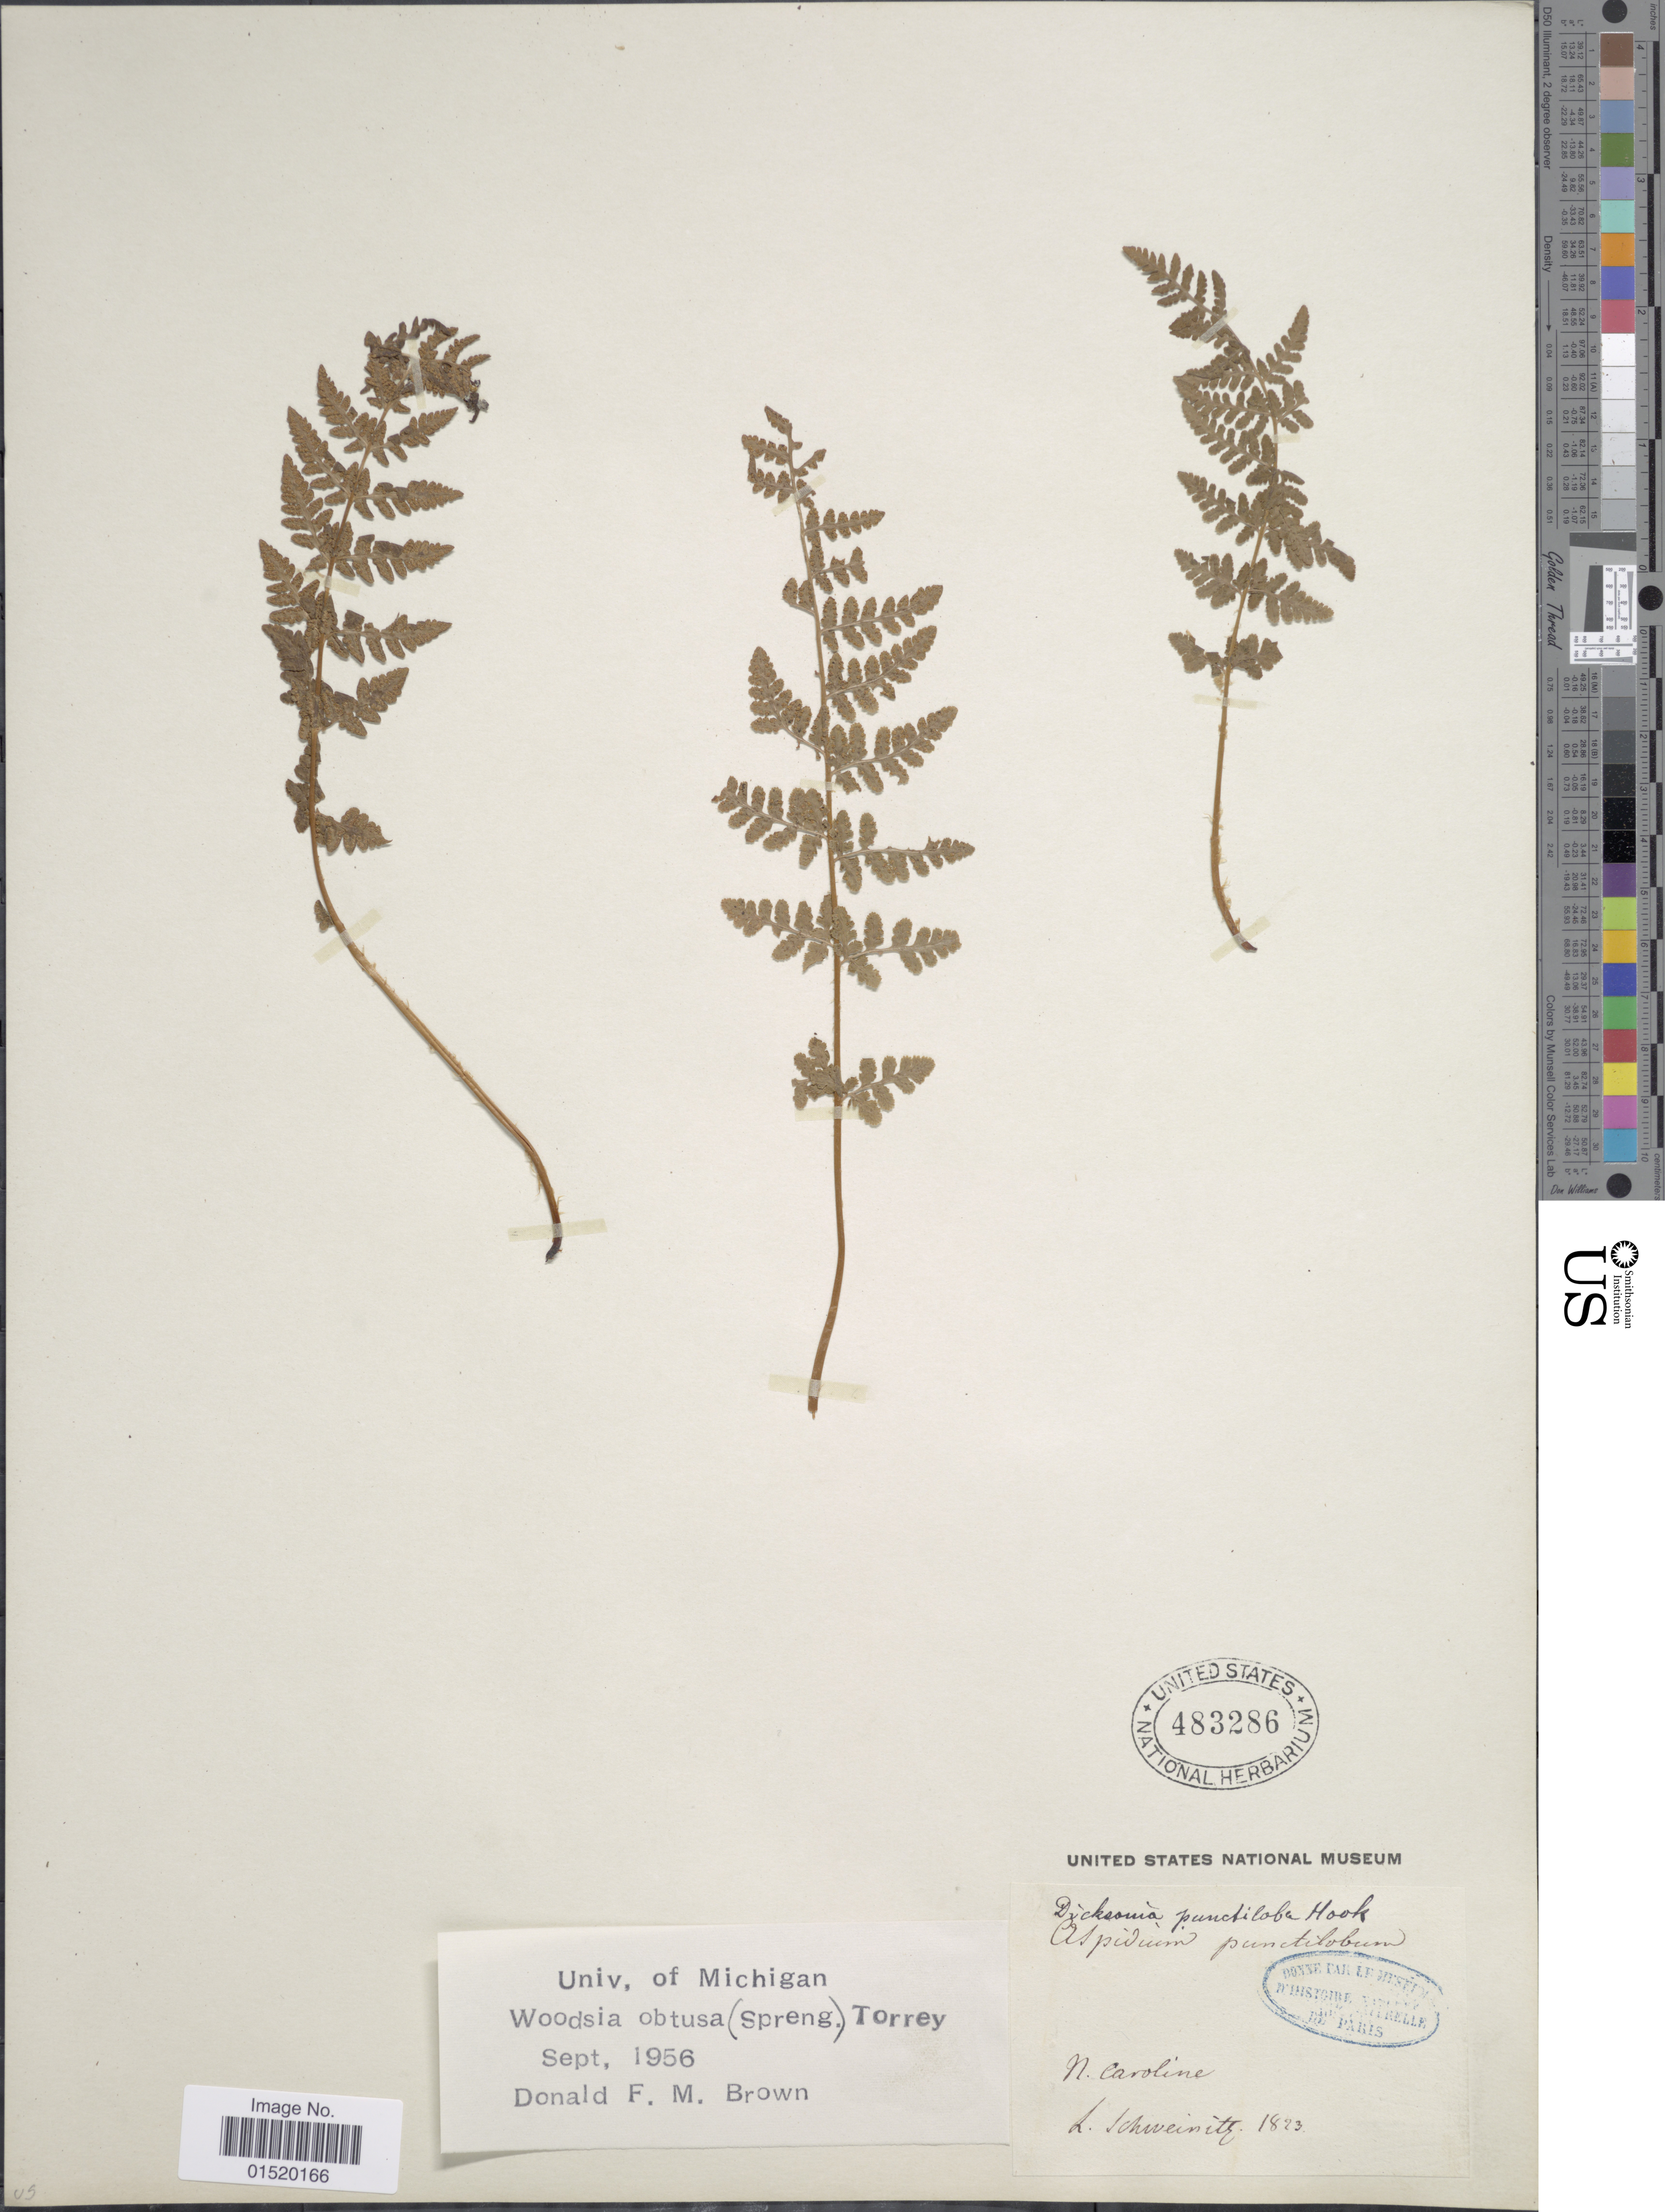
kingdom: Plantae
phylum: Tracheophyta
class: Polypodiopsida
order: Polypodiales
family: Woodsiaceae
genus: Woodsia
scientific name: Woodsia obtusa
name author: (Spreng.) Torr.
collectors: L. D. von Schweinitz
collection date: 1823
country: United States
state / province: North Carolina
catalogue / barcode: US 483286